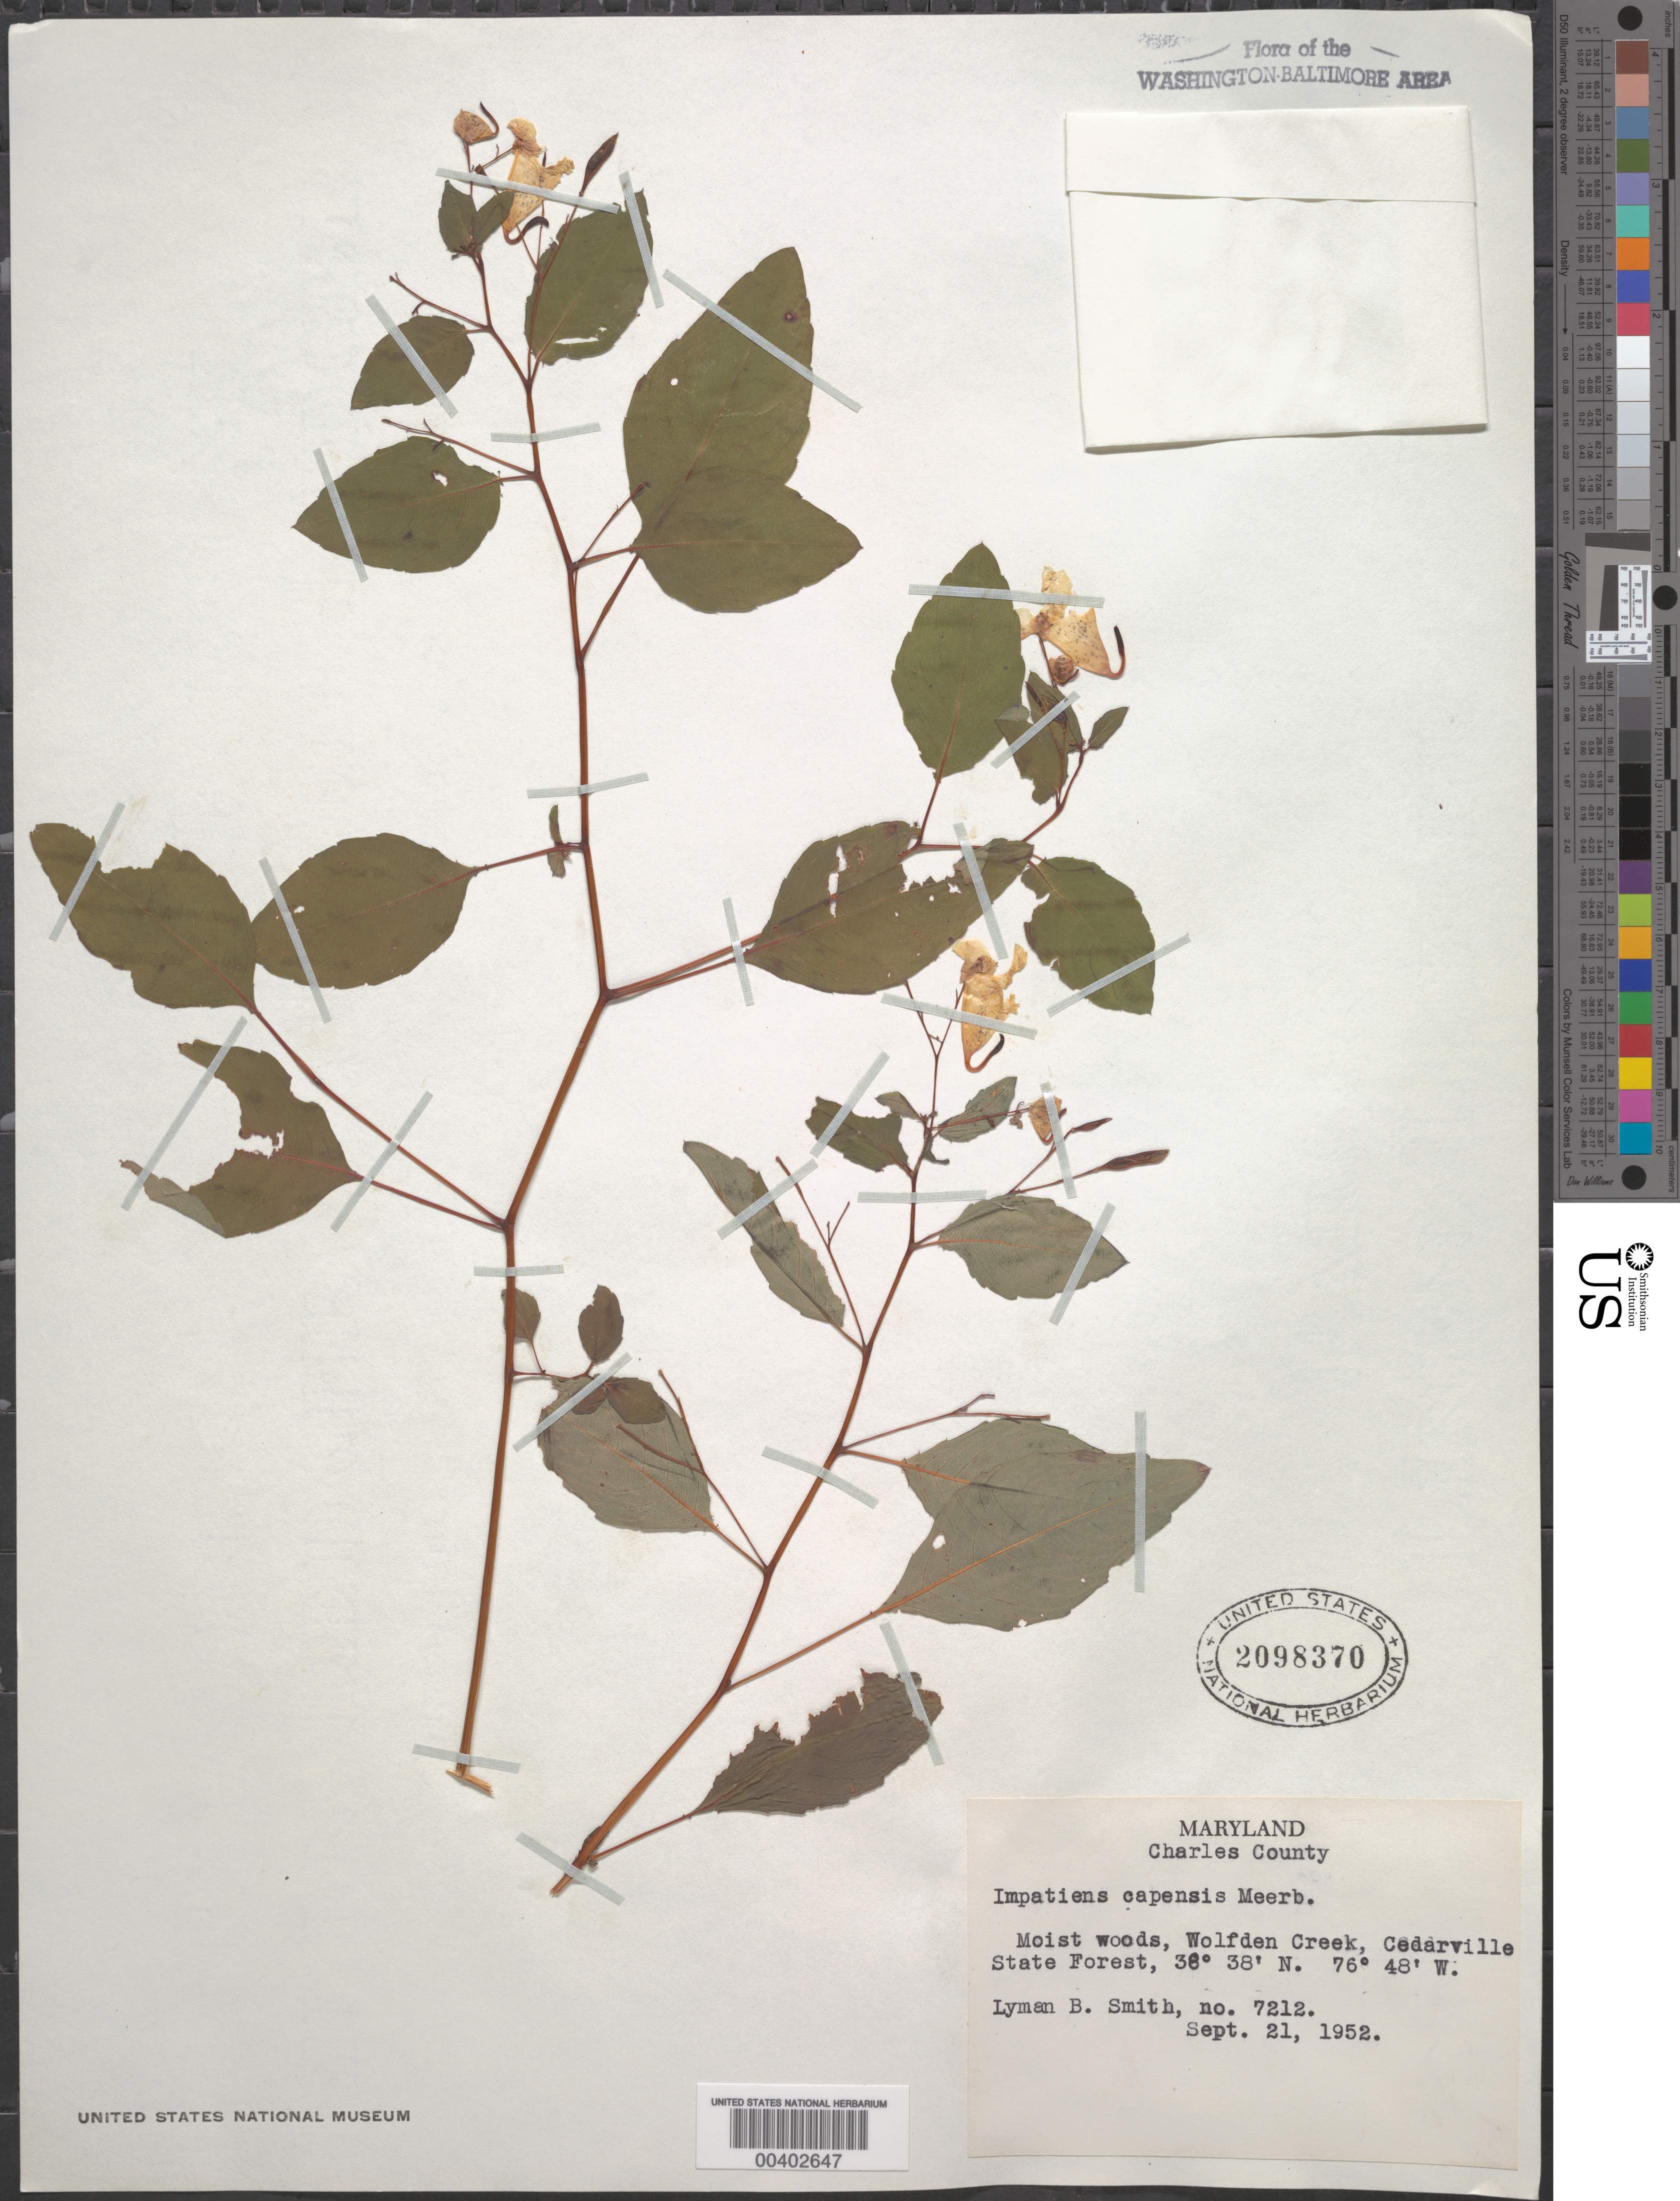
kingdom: Plantae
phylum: Tracheophyta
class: Magnoliopsida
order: Ericales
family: Balsaminaceae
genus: Impatiens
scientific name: Impatiens capensis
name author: Meerb.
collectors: L. Smith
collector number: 7212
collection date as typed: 21 Sep 1952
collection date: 1952-09-21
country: United States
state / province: Maryland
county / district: Charles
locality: Wolfden Creek, Cedarville State Forest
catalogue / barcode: US 2098370